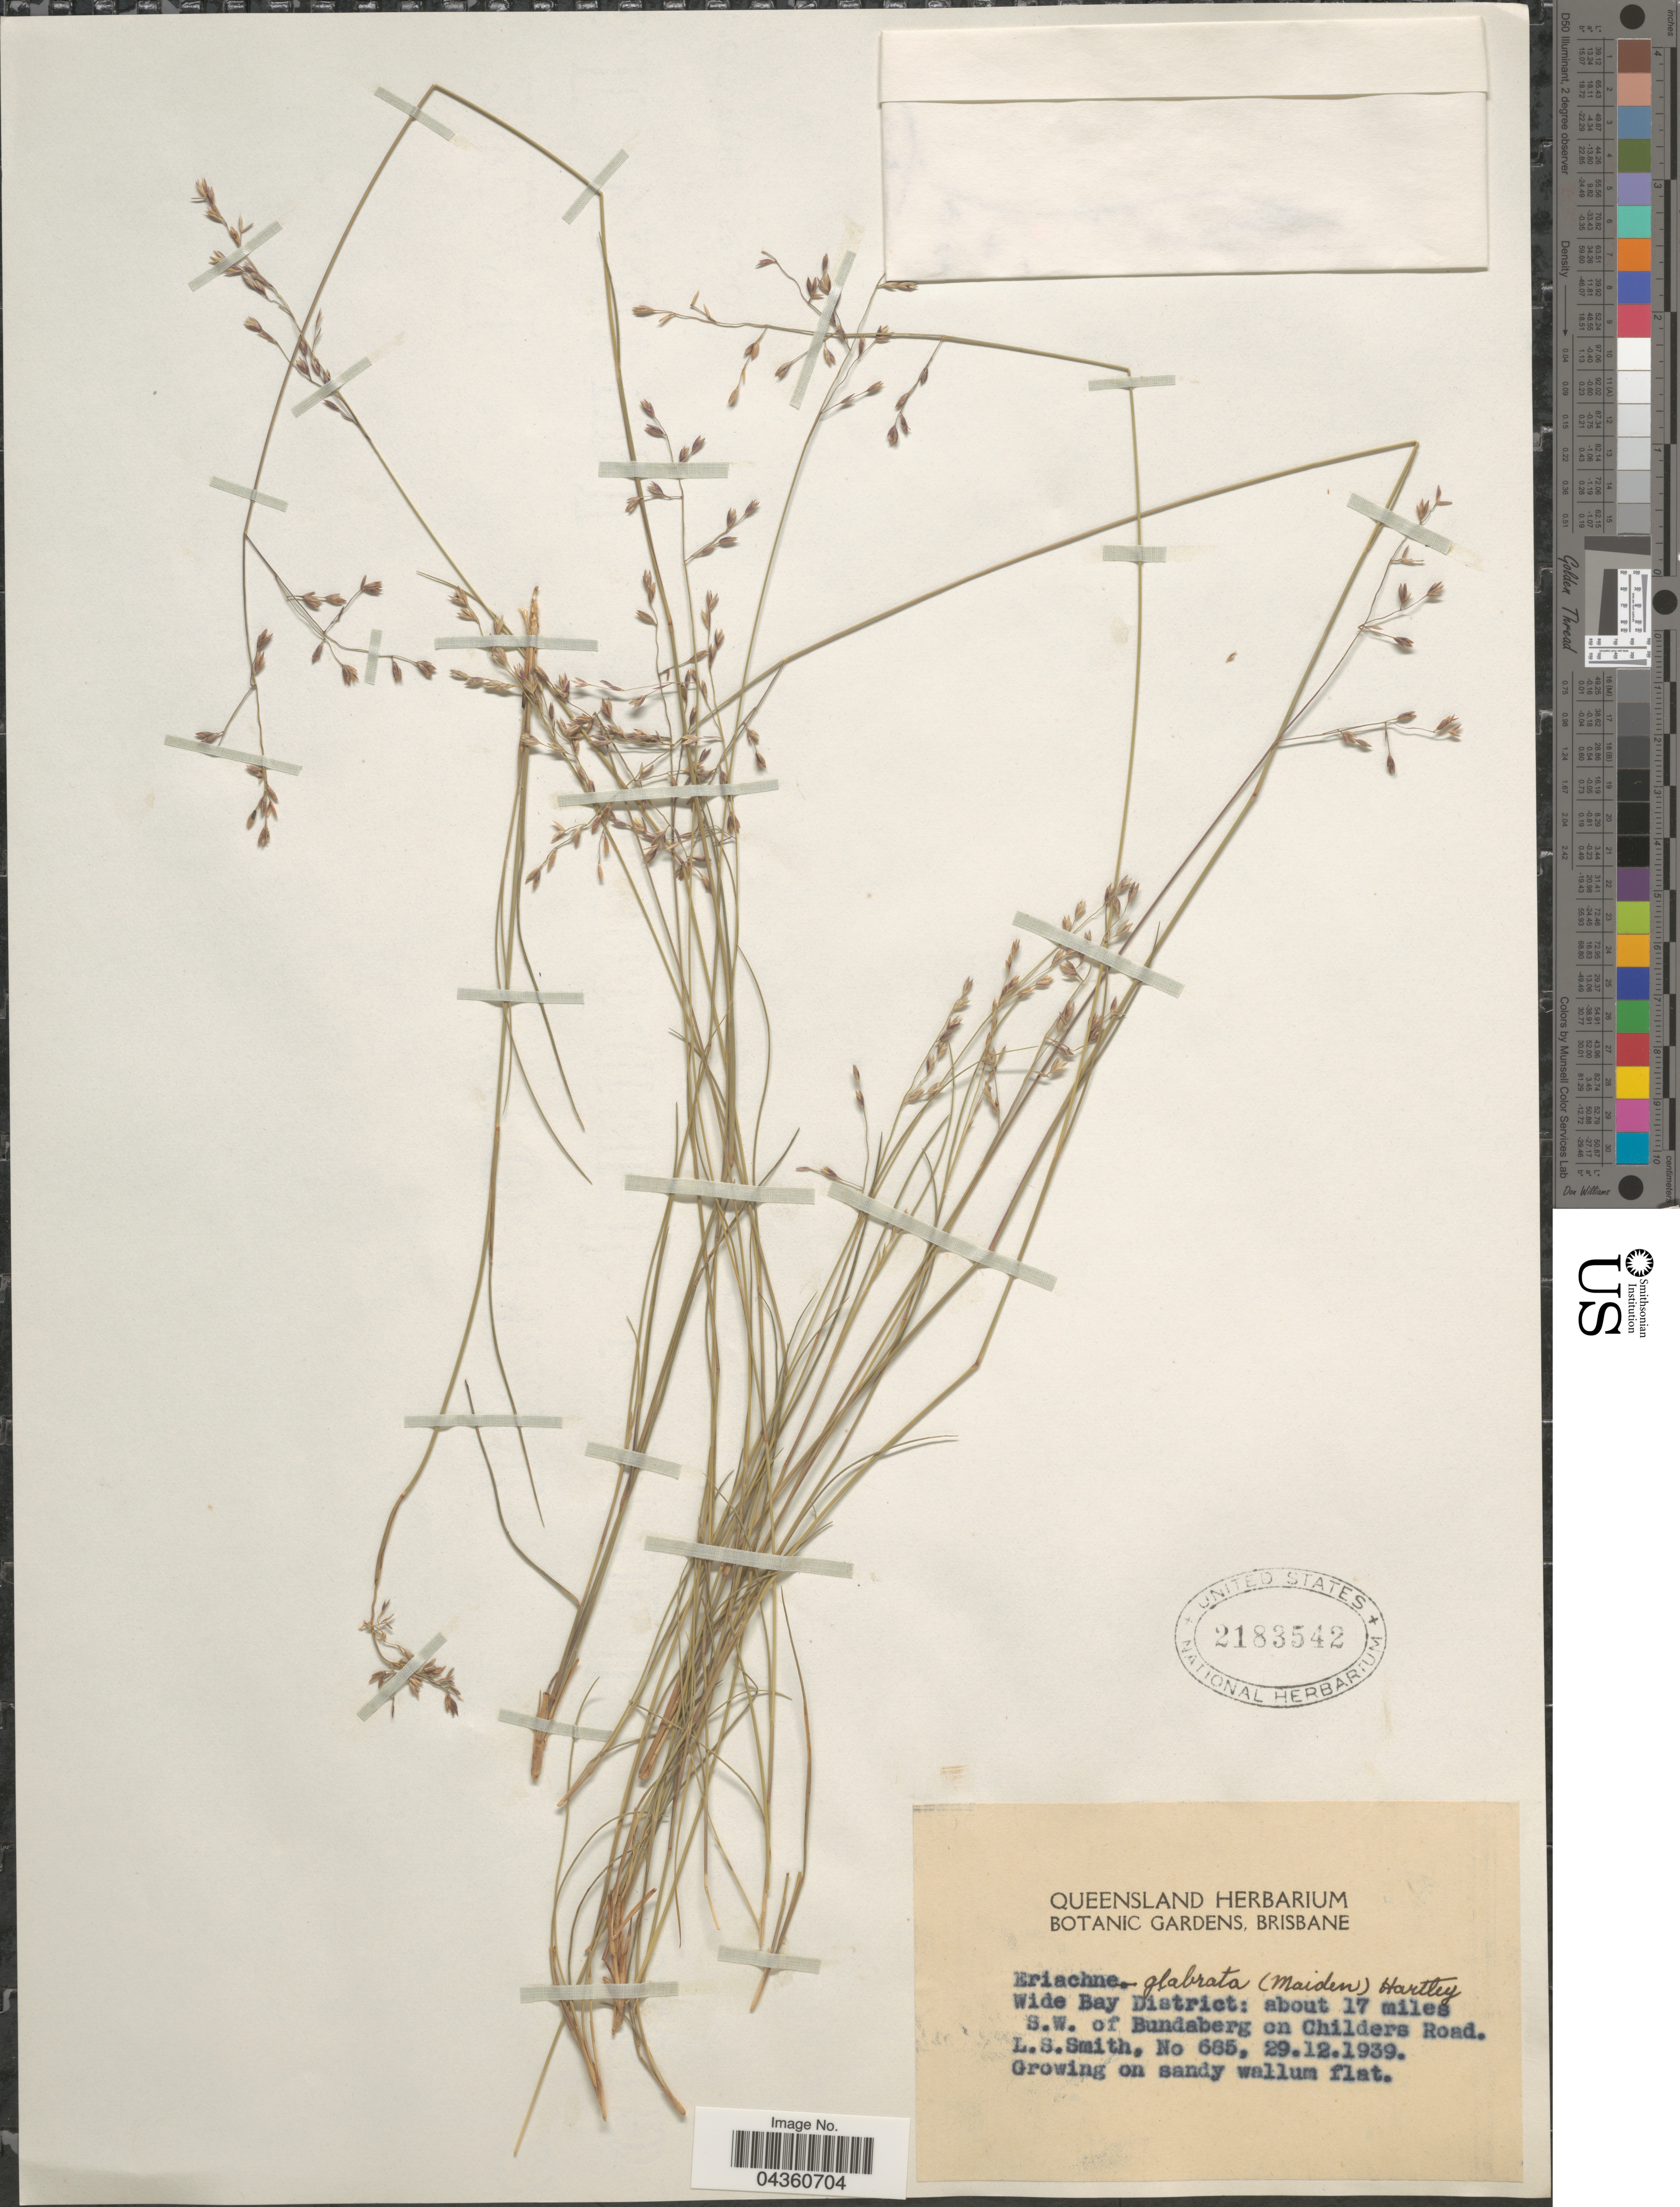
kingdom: Plantae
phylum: Tracheophyta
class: Liliopsida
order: Poales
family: Poaceae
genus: Eriachne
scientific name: Eriachne glabrata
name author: (Maiden) Hartley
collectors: L. Smith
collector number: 685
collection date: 1939-12-29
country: Australia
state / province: Queensland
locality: Wide Bay District: about 17 miles S.W. of Bundaberg on Childers Road. On sandy wallum flat.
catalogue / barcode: US 2183542